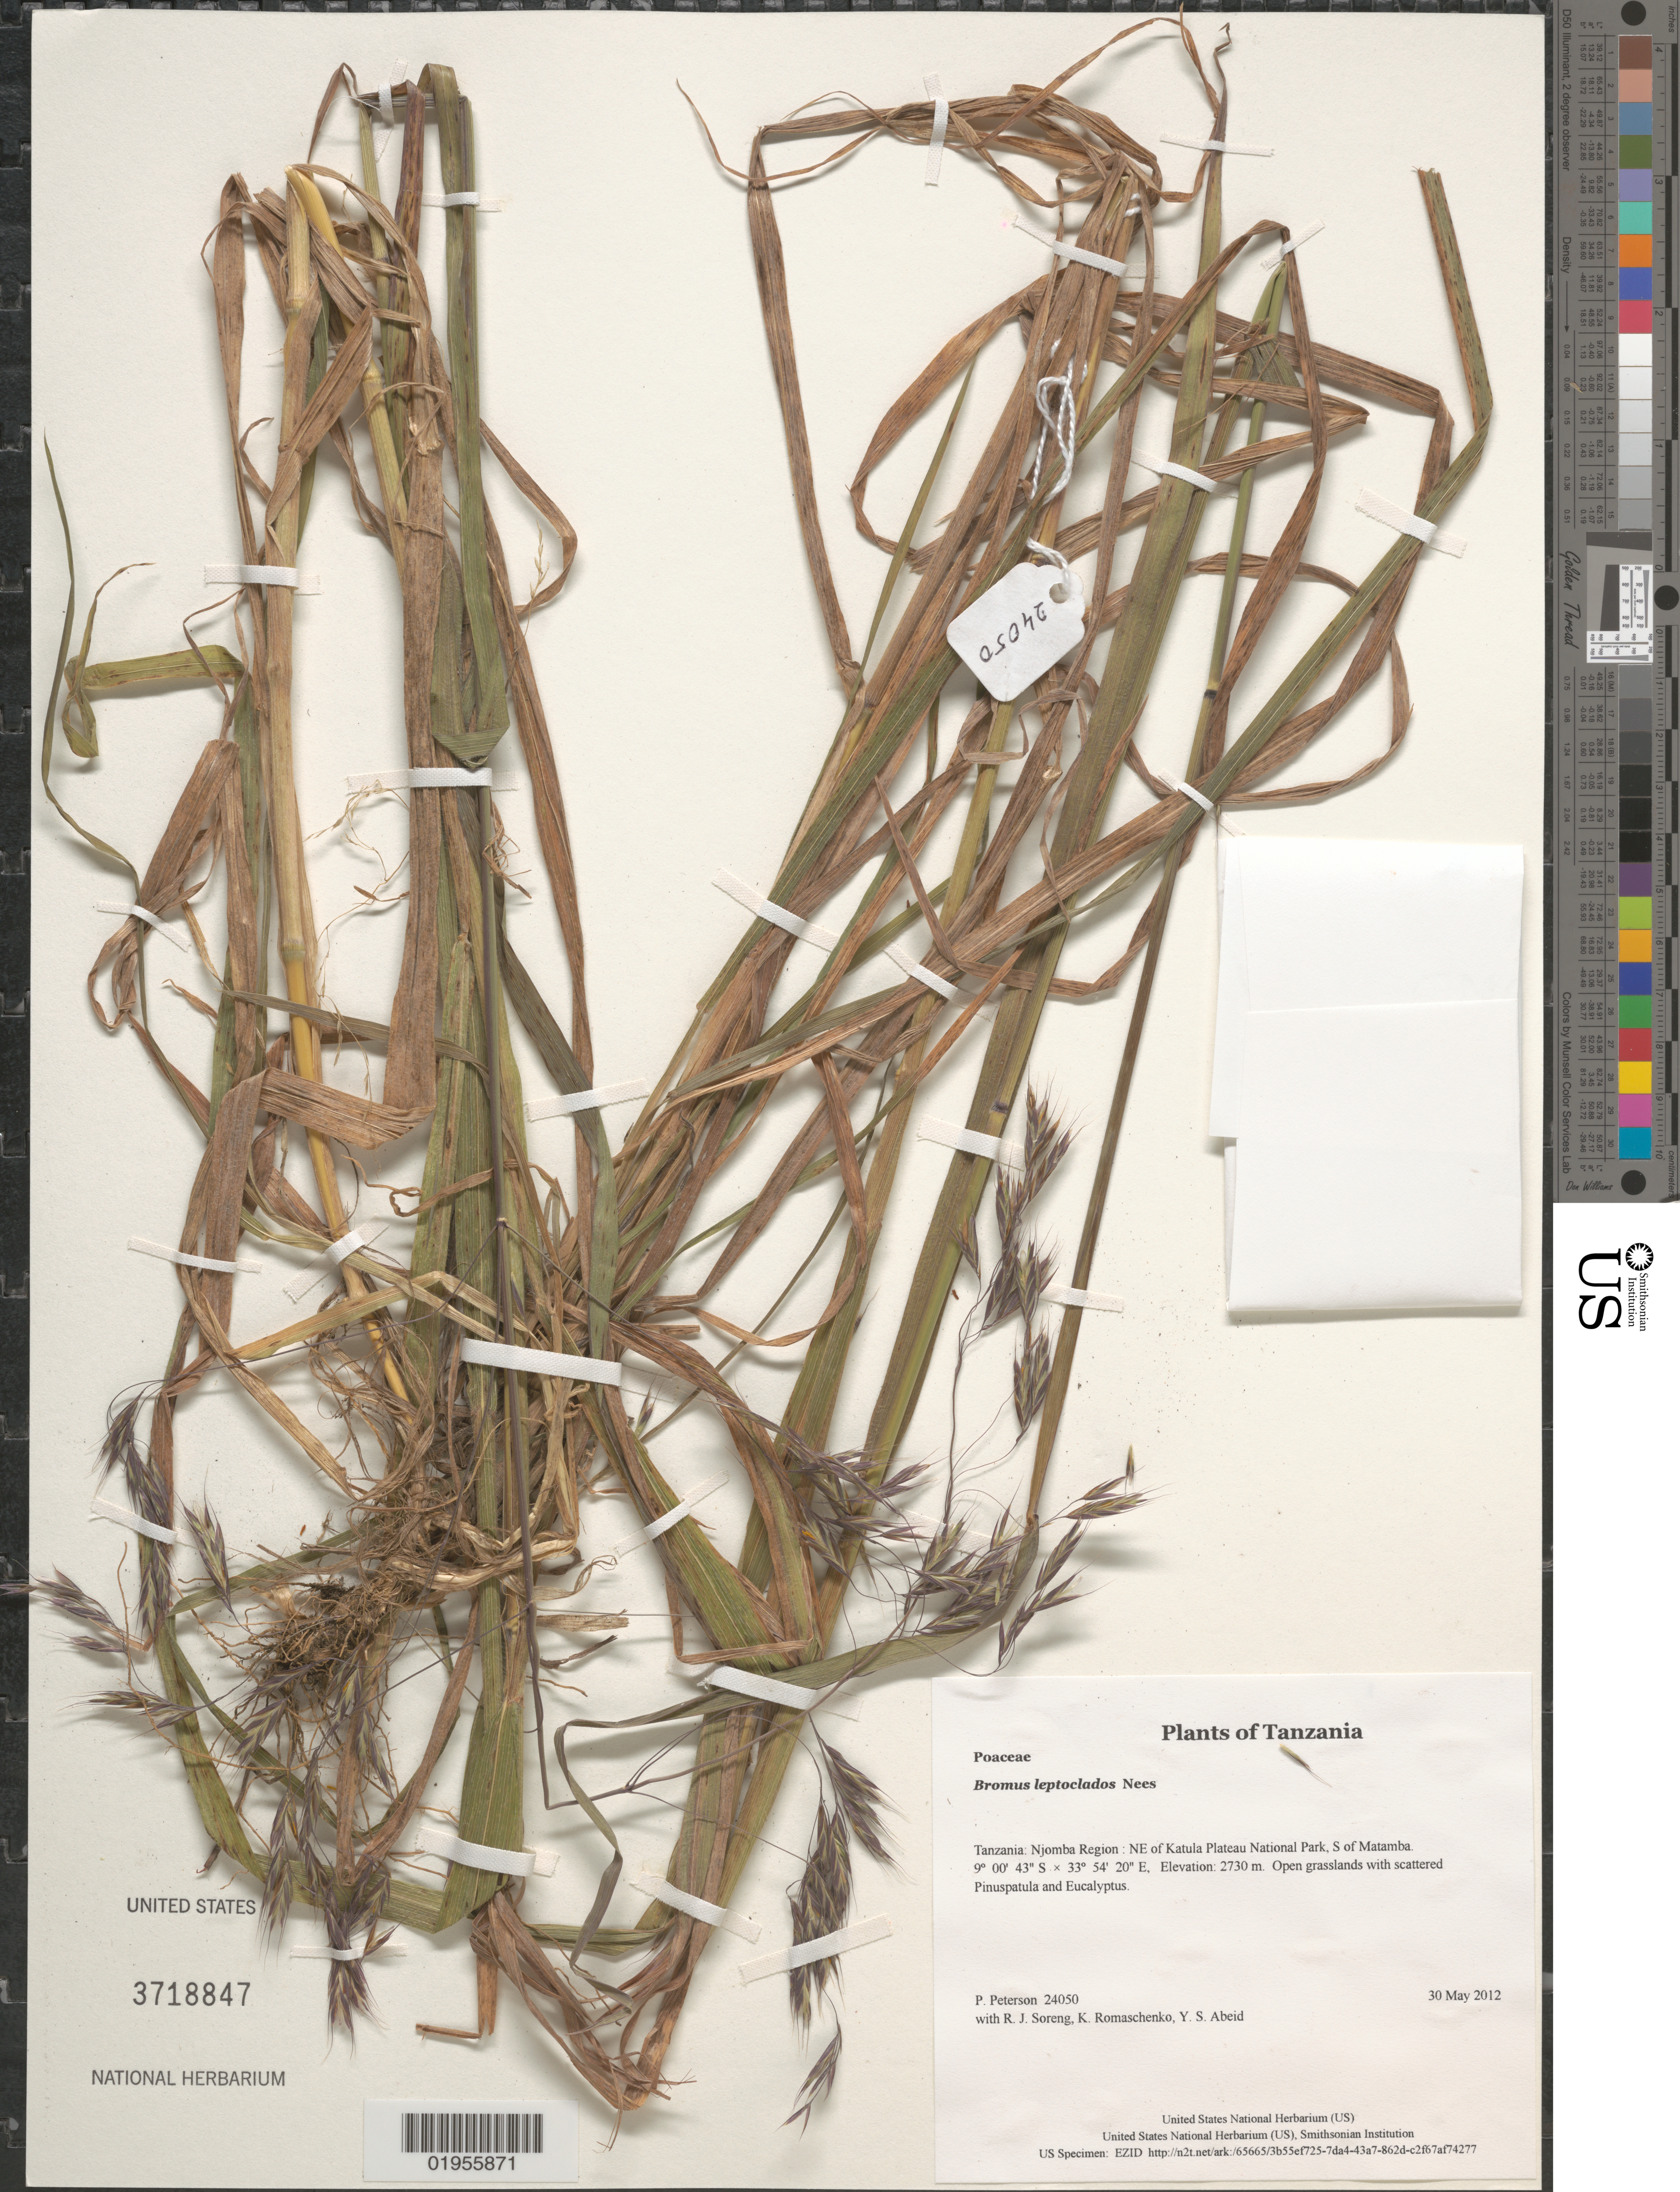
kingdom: Plantae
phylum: Tracheophyta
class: Liliopsida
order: Poales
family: Poaceae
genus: Bromus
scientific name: Bromus leptoclados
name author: Nees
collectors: P. M. Peterson, R. J. Soreng, K. Romaschenko & Y. Abeid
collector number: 24050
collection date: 2012-05-30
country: Tanzania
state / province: Njombe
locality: NE of Katula Plateau National Park, S of Matamba.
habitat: Open grasslands with scattered Pinuspatula and Eucalyptus.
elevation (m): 2730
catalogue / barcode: US 3718847